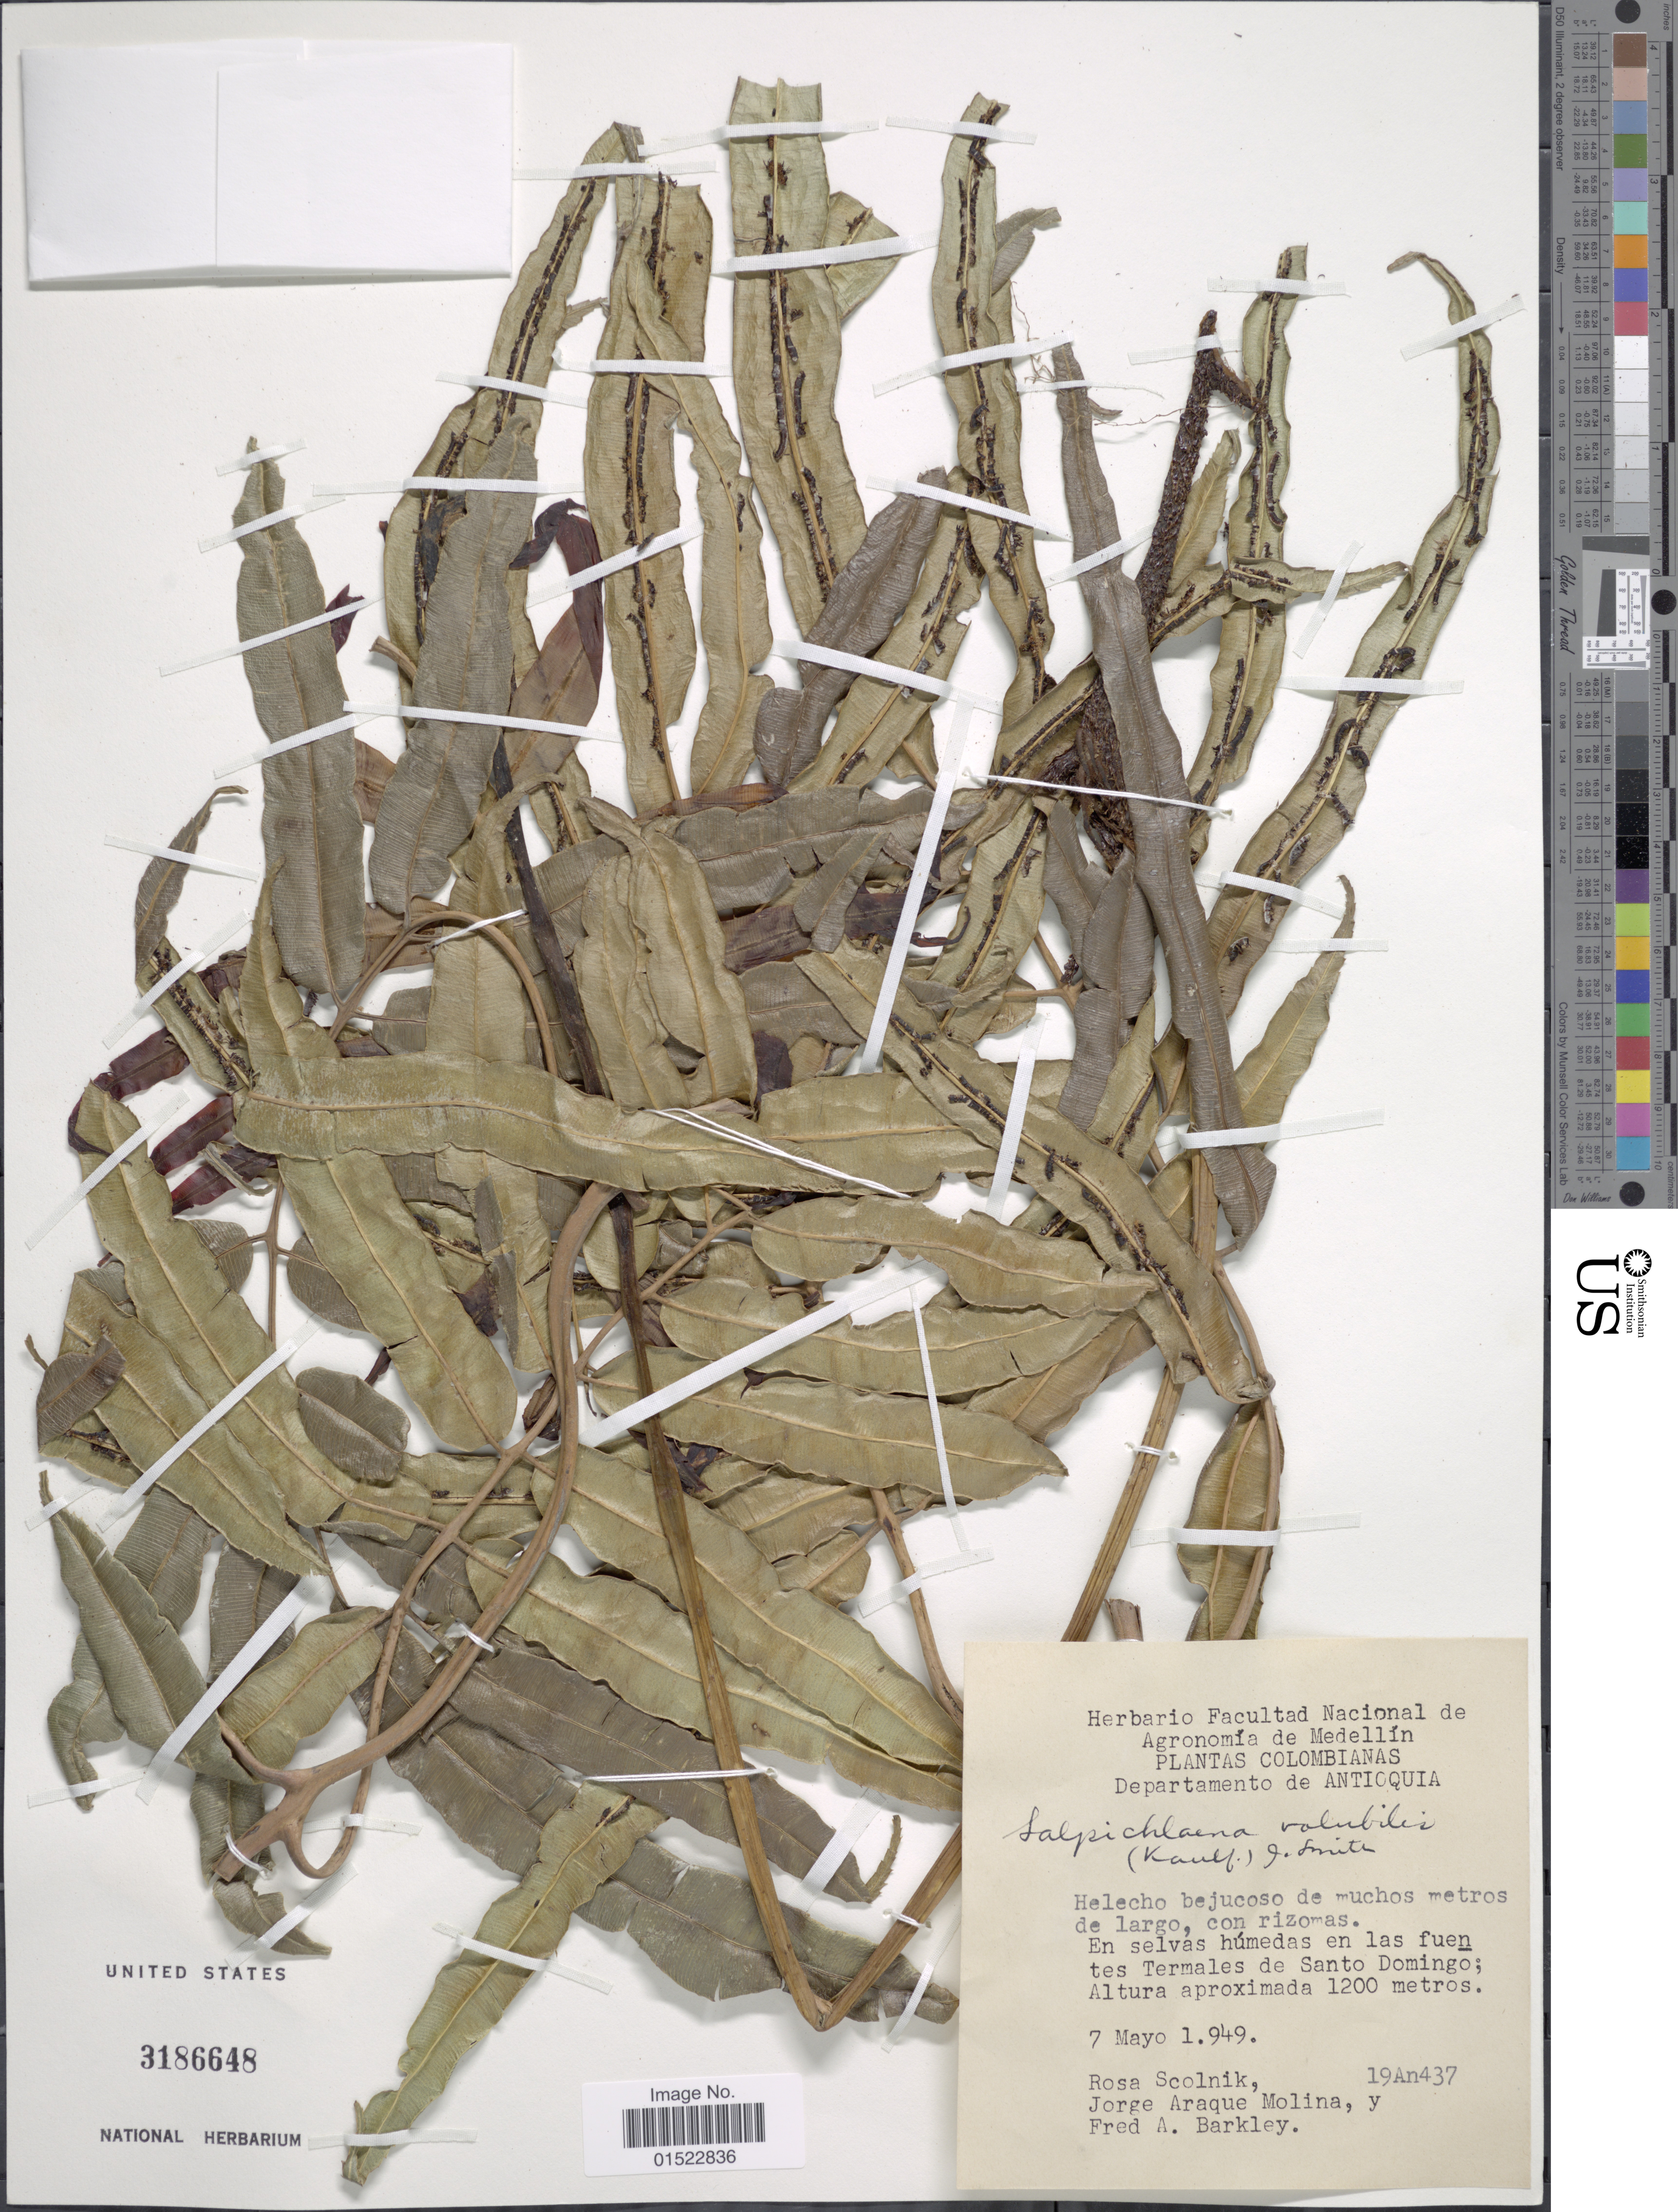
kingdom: Plantae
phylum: Tracheophyta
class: Polypodiopsida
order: Polypodiales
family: Blechnaceae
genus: Salpichlaena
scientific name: Salpichlaena volubilis subsp. volubilis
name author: (Kaulf.) J. Sm.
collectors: R. Scolnik, J. A. Molina & F. A. Barkley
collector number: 19An437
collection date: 1949-05-07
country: Colombia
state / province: Antioquia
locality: Helecho bejucoso de muchos metros de lagros, con rizomas, en selvas humedas en las huentes Termaes de Santo Domingo, Departametno de Antioquia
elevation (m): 1200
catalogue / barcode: US 3186648